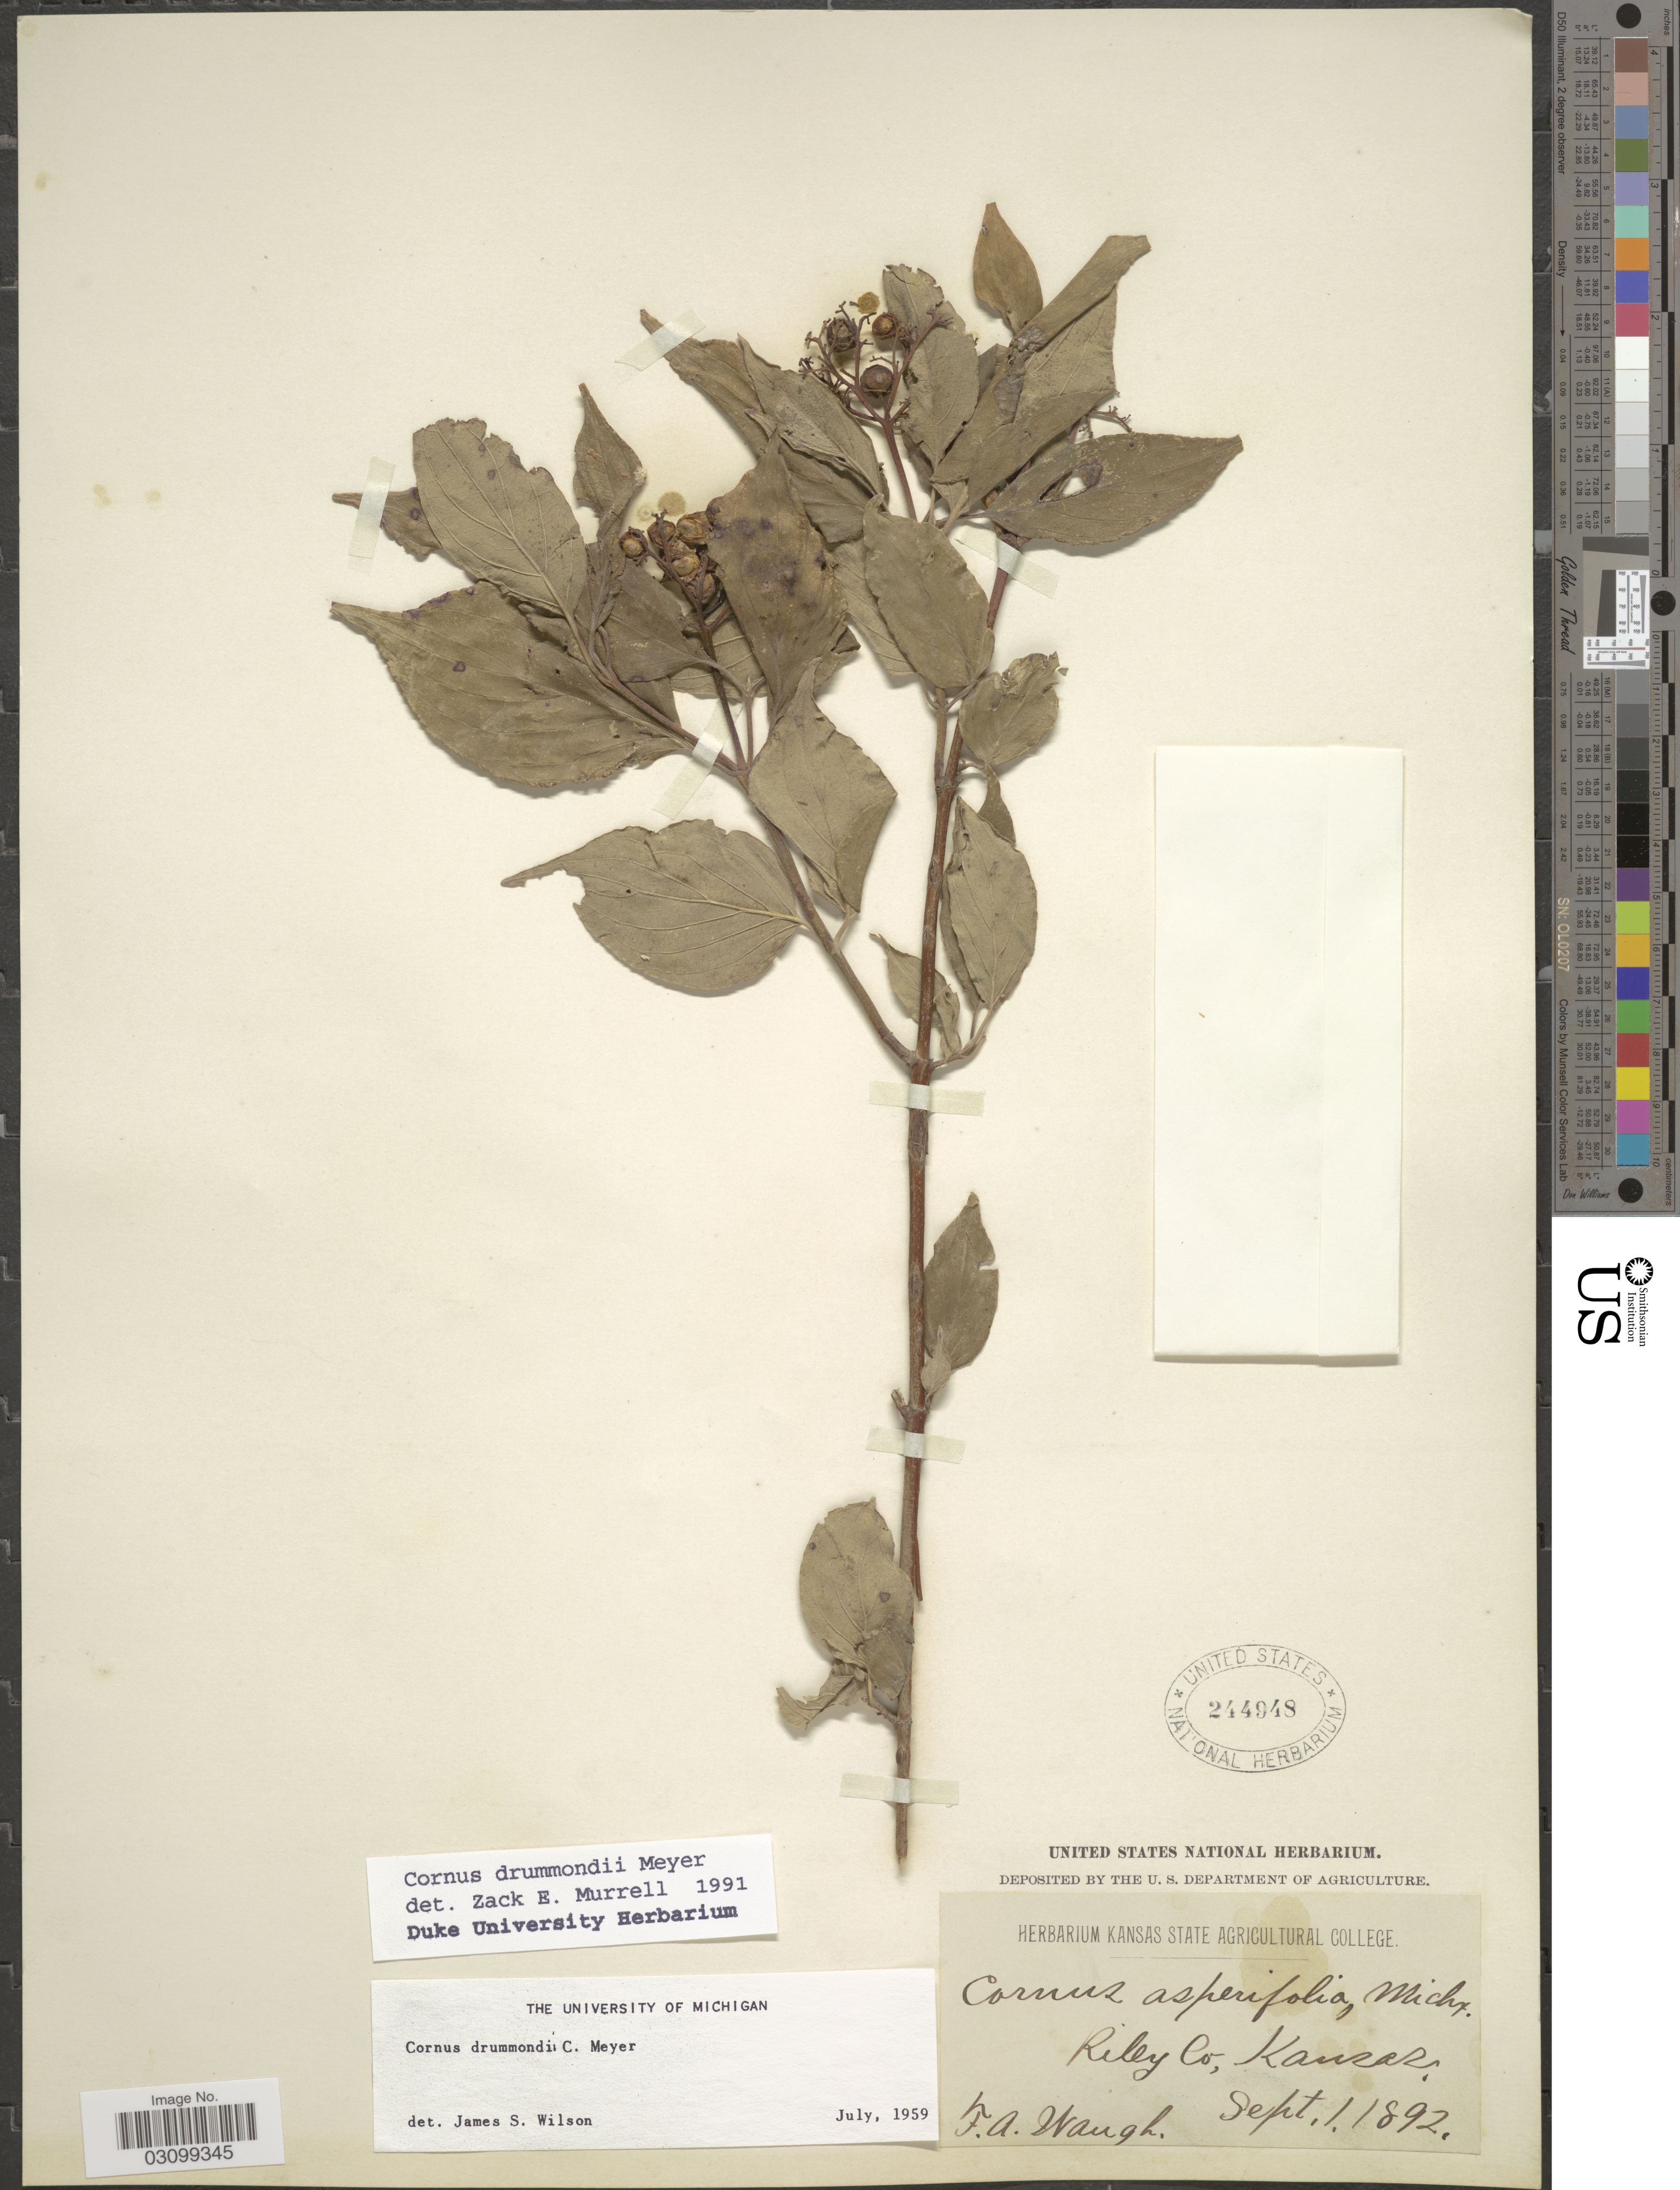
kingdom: Plantae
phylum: Tracheophyta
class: Magnoliopsida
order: Cornales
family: Cornaceae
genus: Cornus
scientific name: Cornus drummondii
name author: C.A. Mey.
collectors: F. Waugh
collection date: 1892-09-01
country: United States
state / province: Kansas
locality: Riley Co.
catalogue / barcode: US 244948